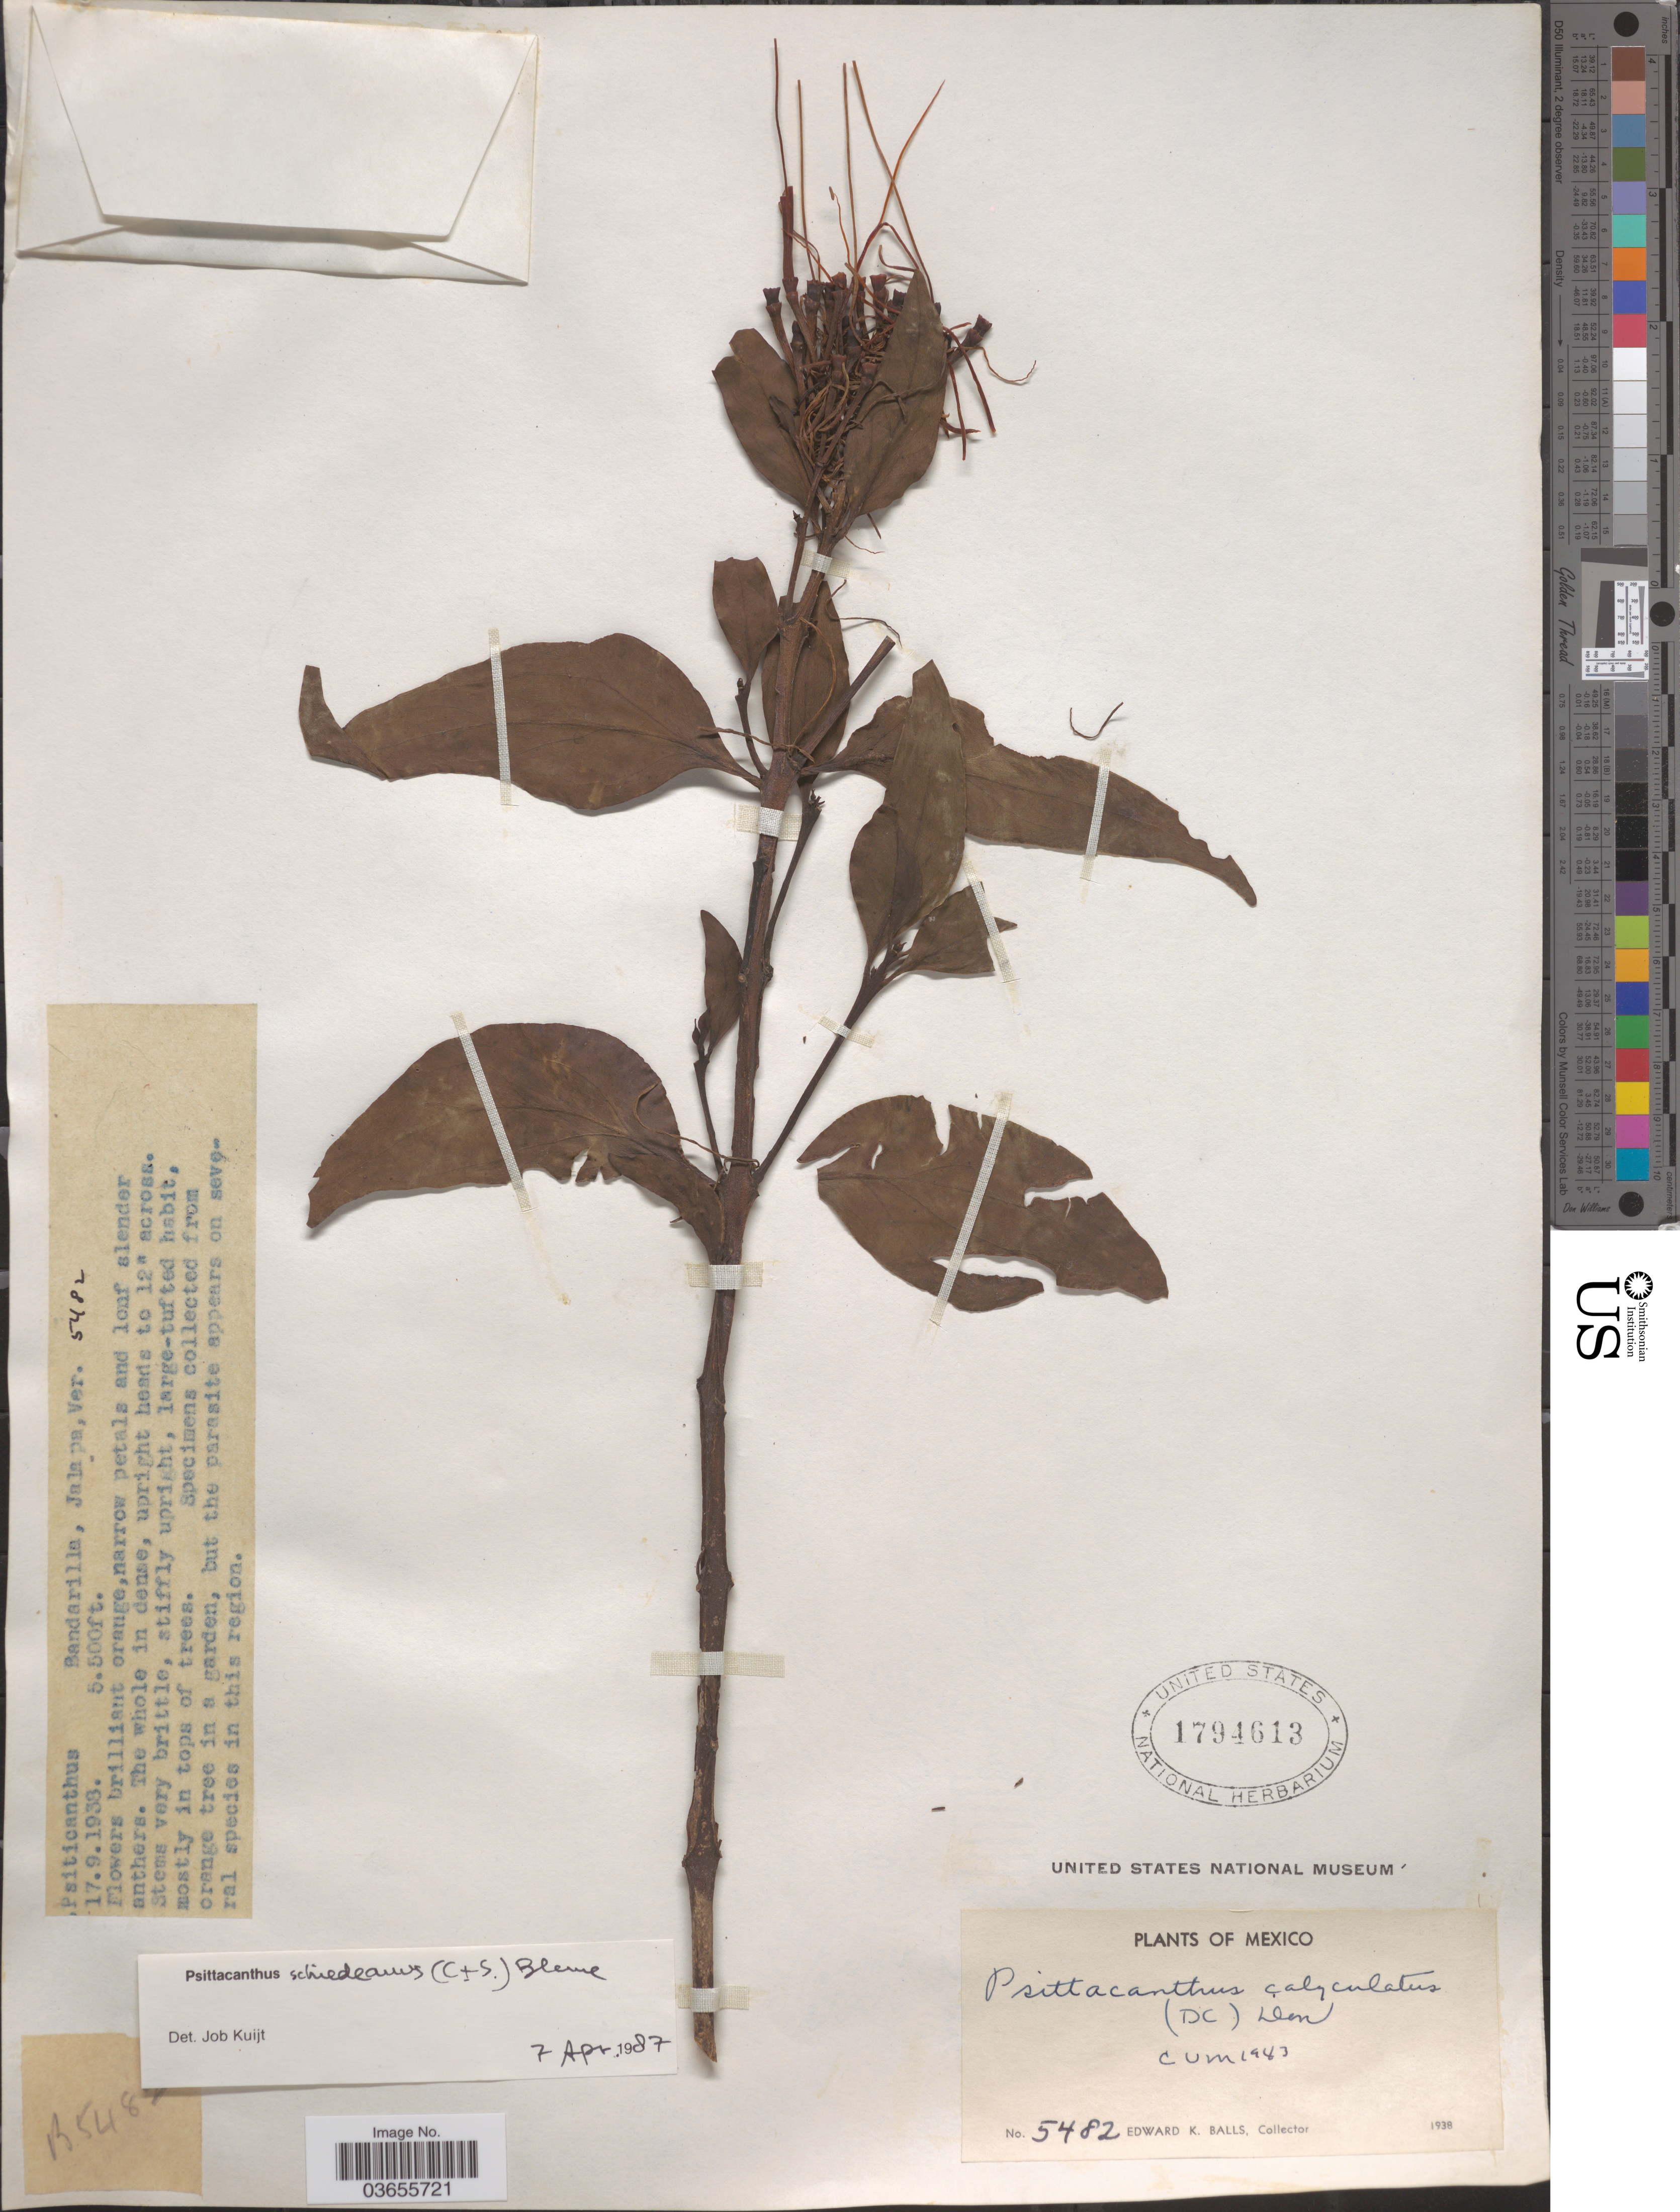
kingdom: Plantae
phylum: Tracheophyta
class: Magnoliopsida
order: Santalales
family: Loranthaceae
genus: Psittacanthus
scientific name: Psittacanthus schiedeanus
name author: (Schltdl. & Cham.) Blume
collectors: E. K. Balls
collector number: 5482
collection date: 1938-09-17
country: Mexico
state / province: Veracruz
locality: Bandarilla, Jalapa.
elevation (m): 1676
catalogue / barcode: US 1794613